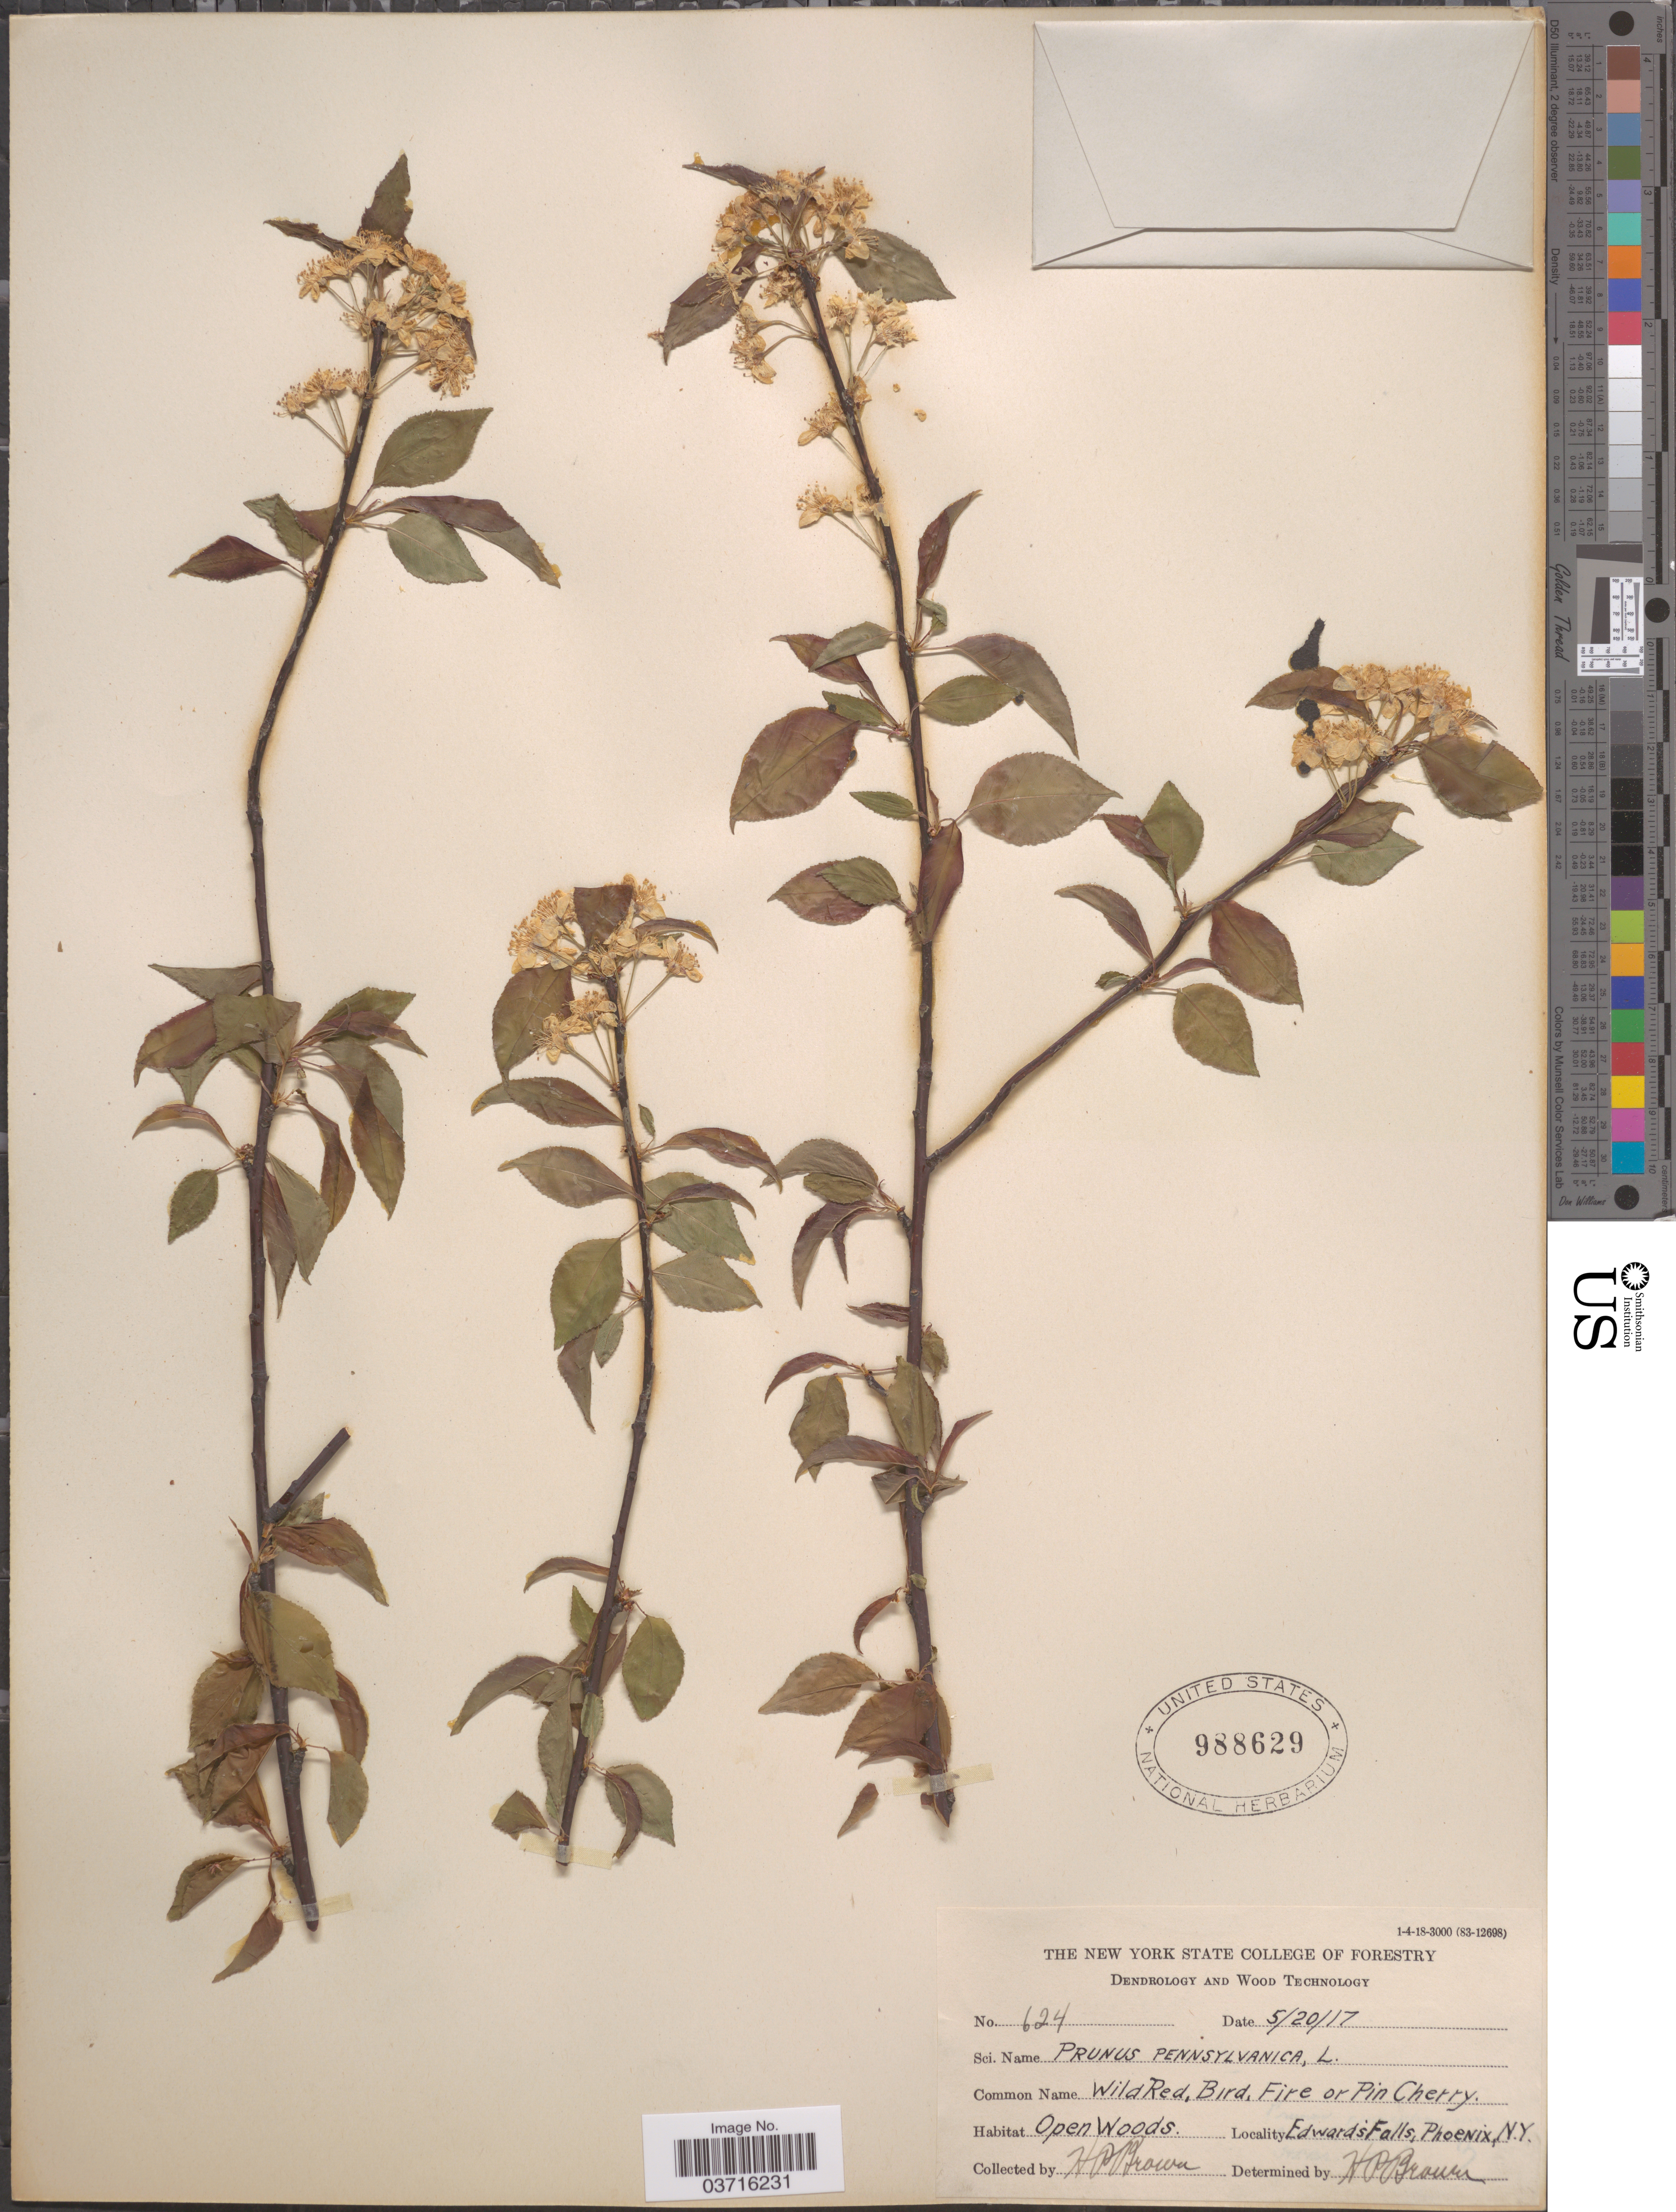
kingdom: Plantae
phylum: Tracheophyta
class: Magnoliopsida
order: Rosales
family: Rosaceae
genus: Prunus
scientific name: Prunus pensylvanica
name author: L. f.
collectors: H. P. Brown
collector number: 624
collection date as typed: Transcribed d/m/y: 20/5/17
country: United States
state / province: New York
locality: Edward's Falls, Phoenix.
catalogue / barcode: US 988629